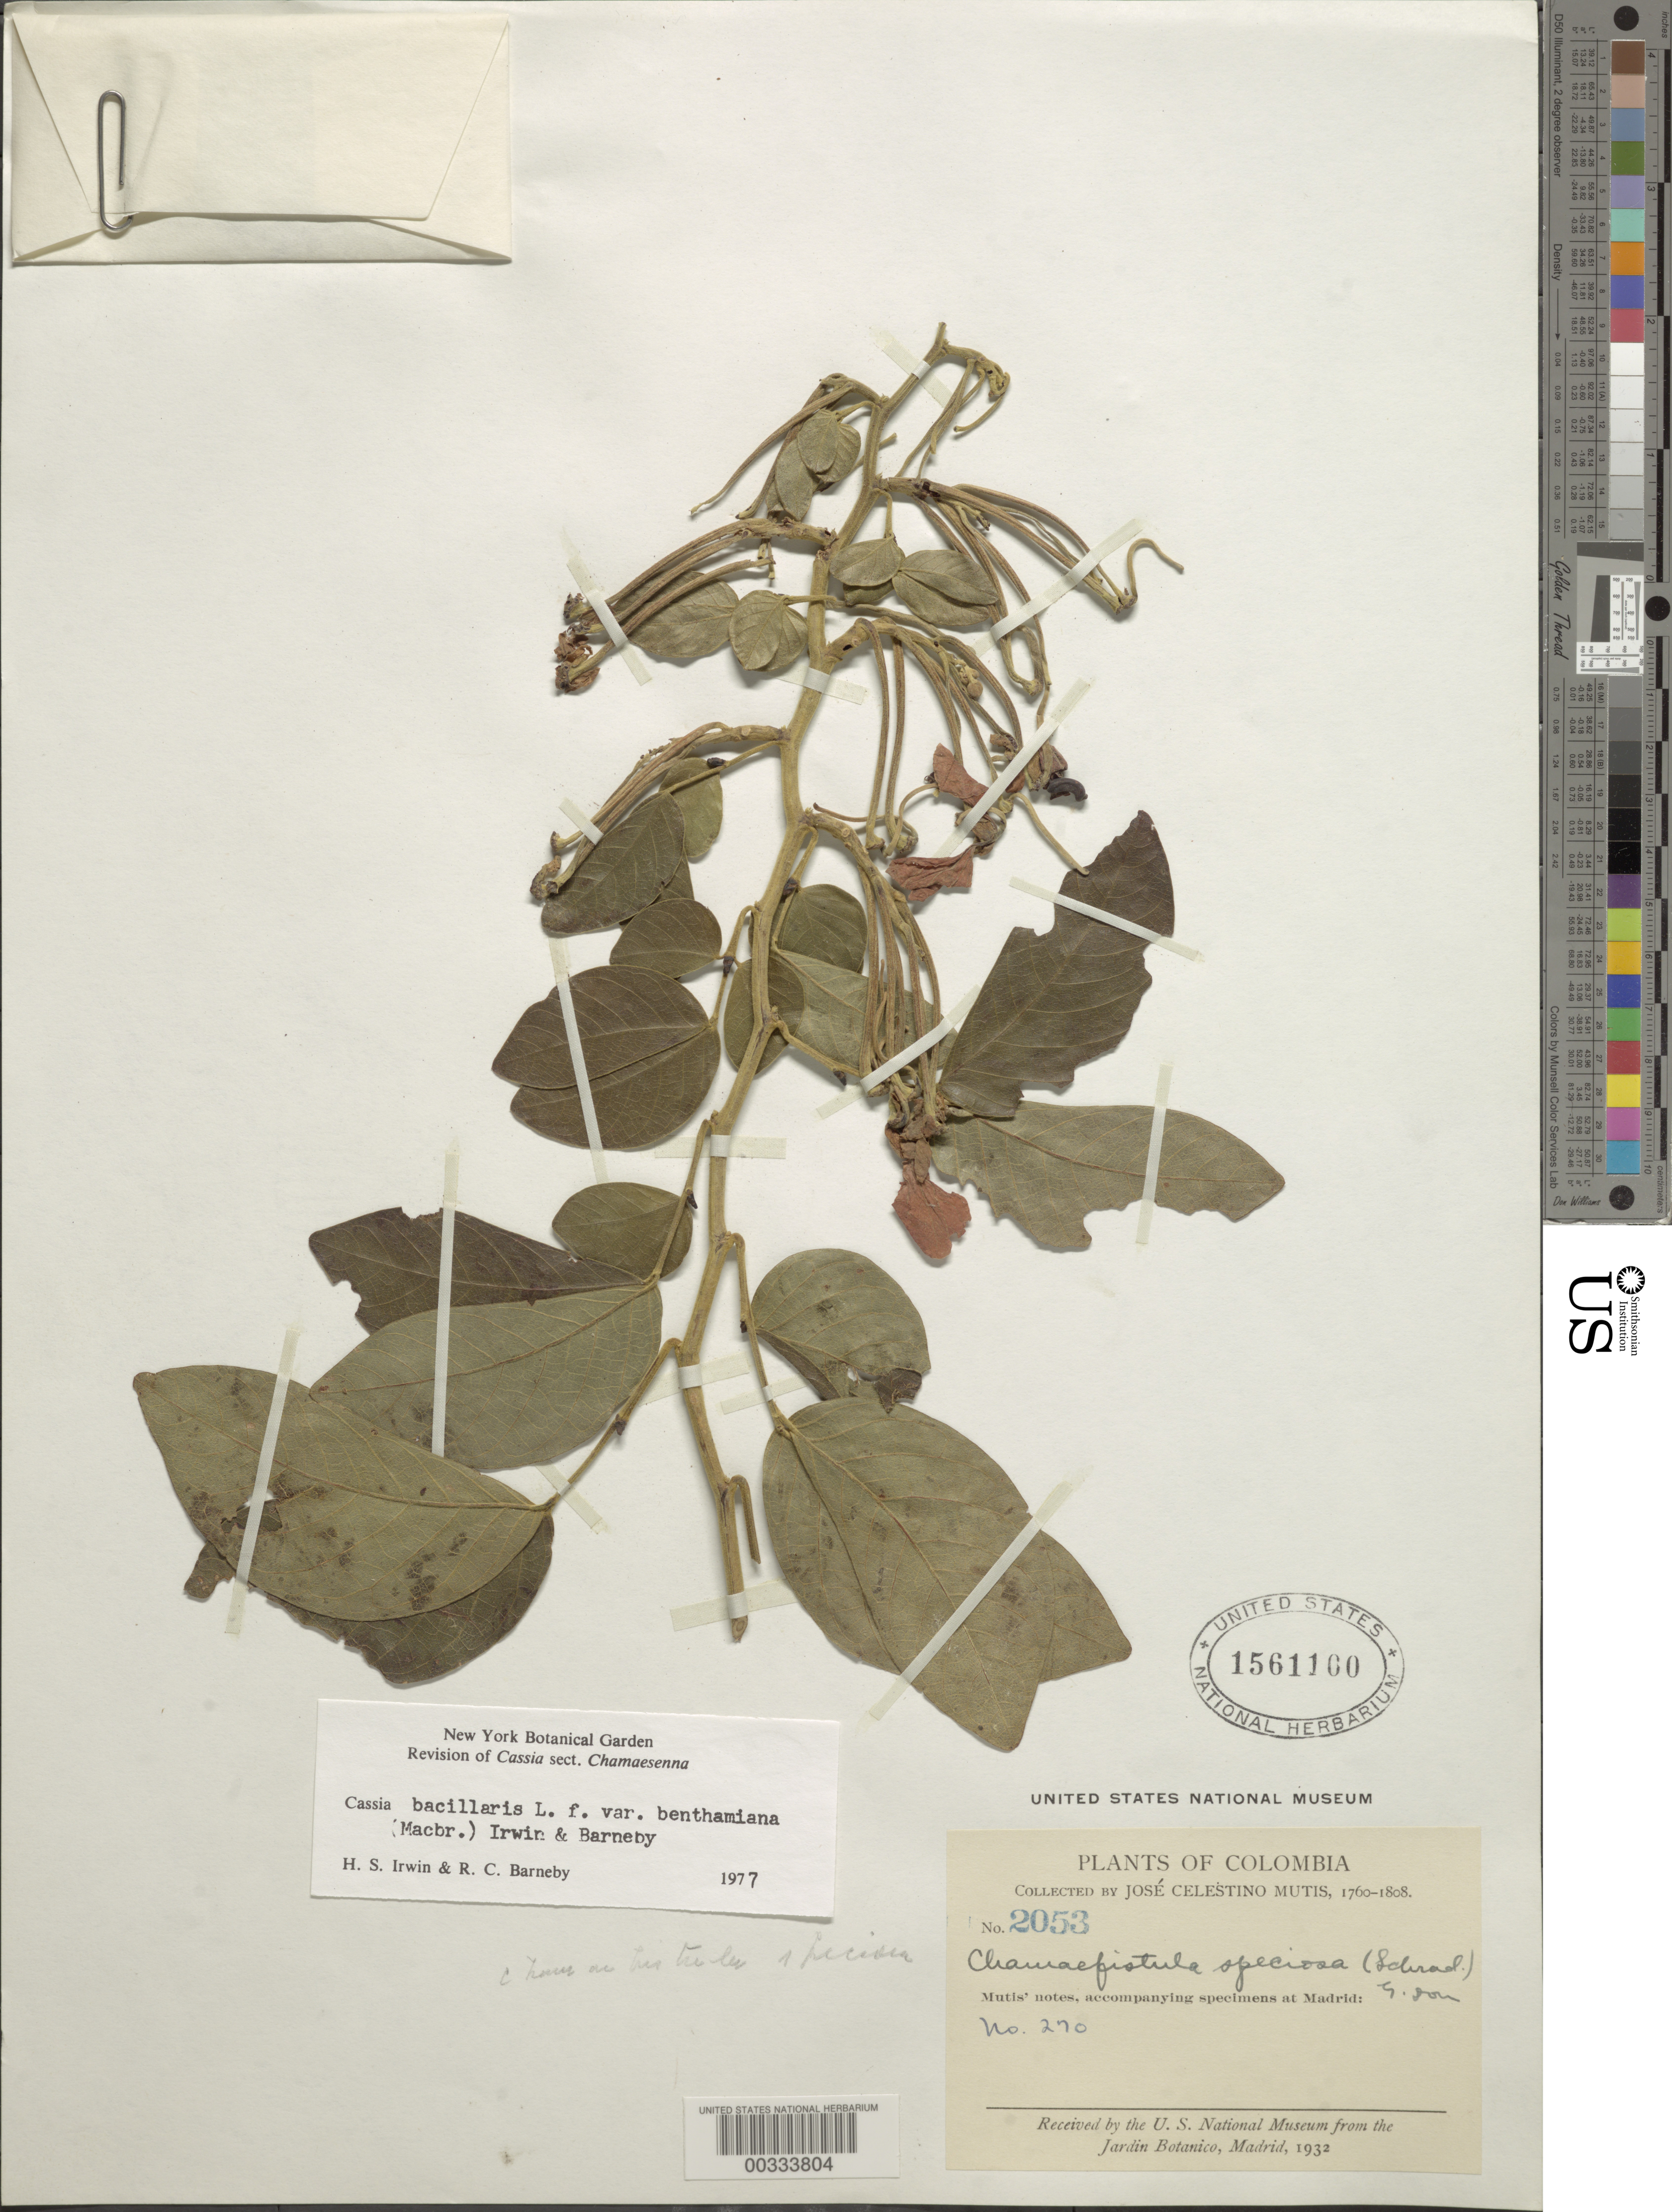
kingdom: Plantae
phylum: Tracheophyta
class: Magnoliopsida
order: Fabales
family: Fabaceae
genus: Senna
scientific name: Senna bacillaris var. benthamiana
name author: (J.F. Macbr.) H.S. Irwin & Barneby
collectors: J. C. B. Mutis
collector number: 2053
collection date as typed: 1760 to -- -- 1808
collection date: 1760/1808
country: Colombia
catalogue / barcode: US 1561100